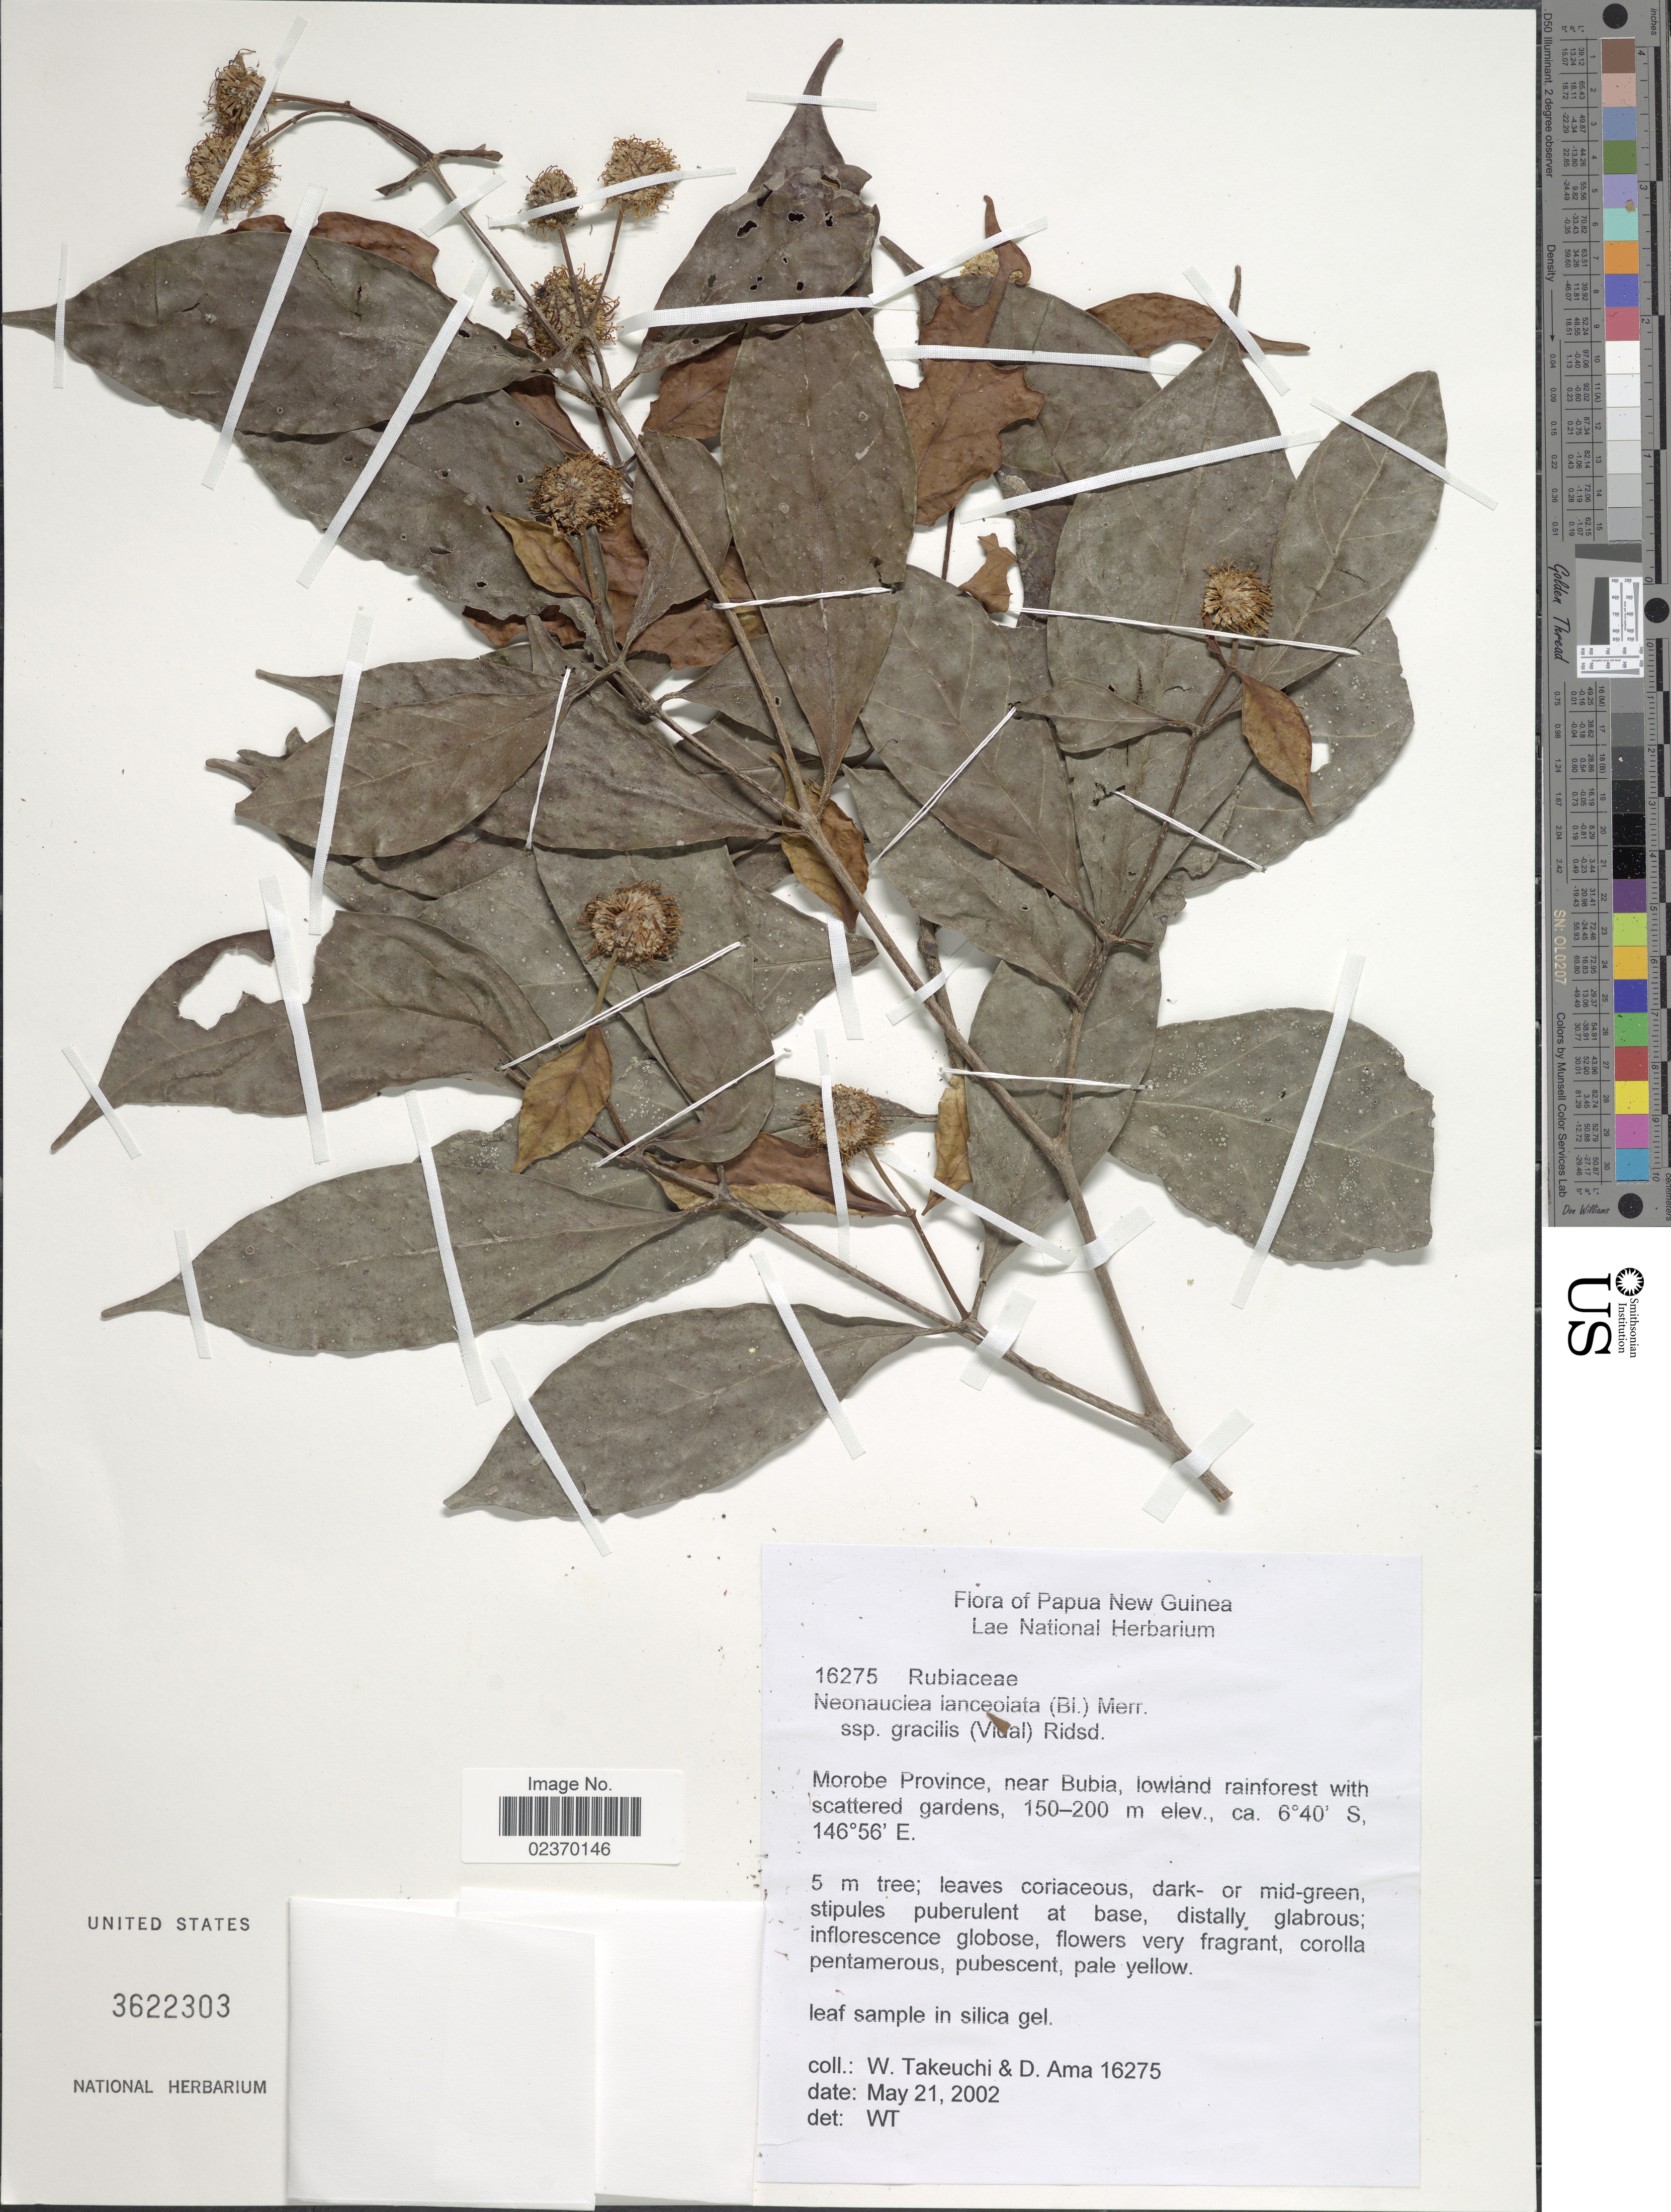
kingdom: Plantae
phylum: Tracheophyta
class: Magnoliopsida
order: Gentianales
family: Rubiaceae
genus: Neonauclea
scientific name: Neonauclea lanceolata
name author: (Blume) Merr.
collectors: W. Takeuchi & D. Ama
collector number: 16275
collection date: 2002-05-21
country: Papua New Guinea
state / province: Morobe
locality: Near Bubia, lowland rainforest with scattered gardens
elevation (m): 150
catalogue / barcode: US 3622303